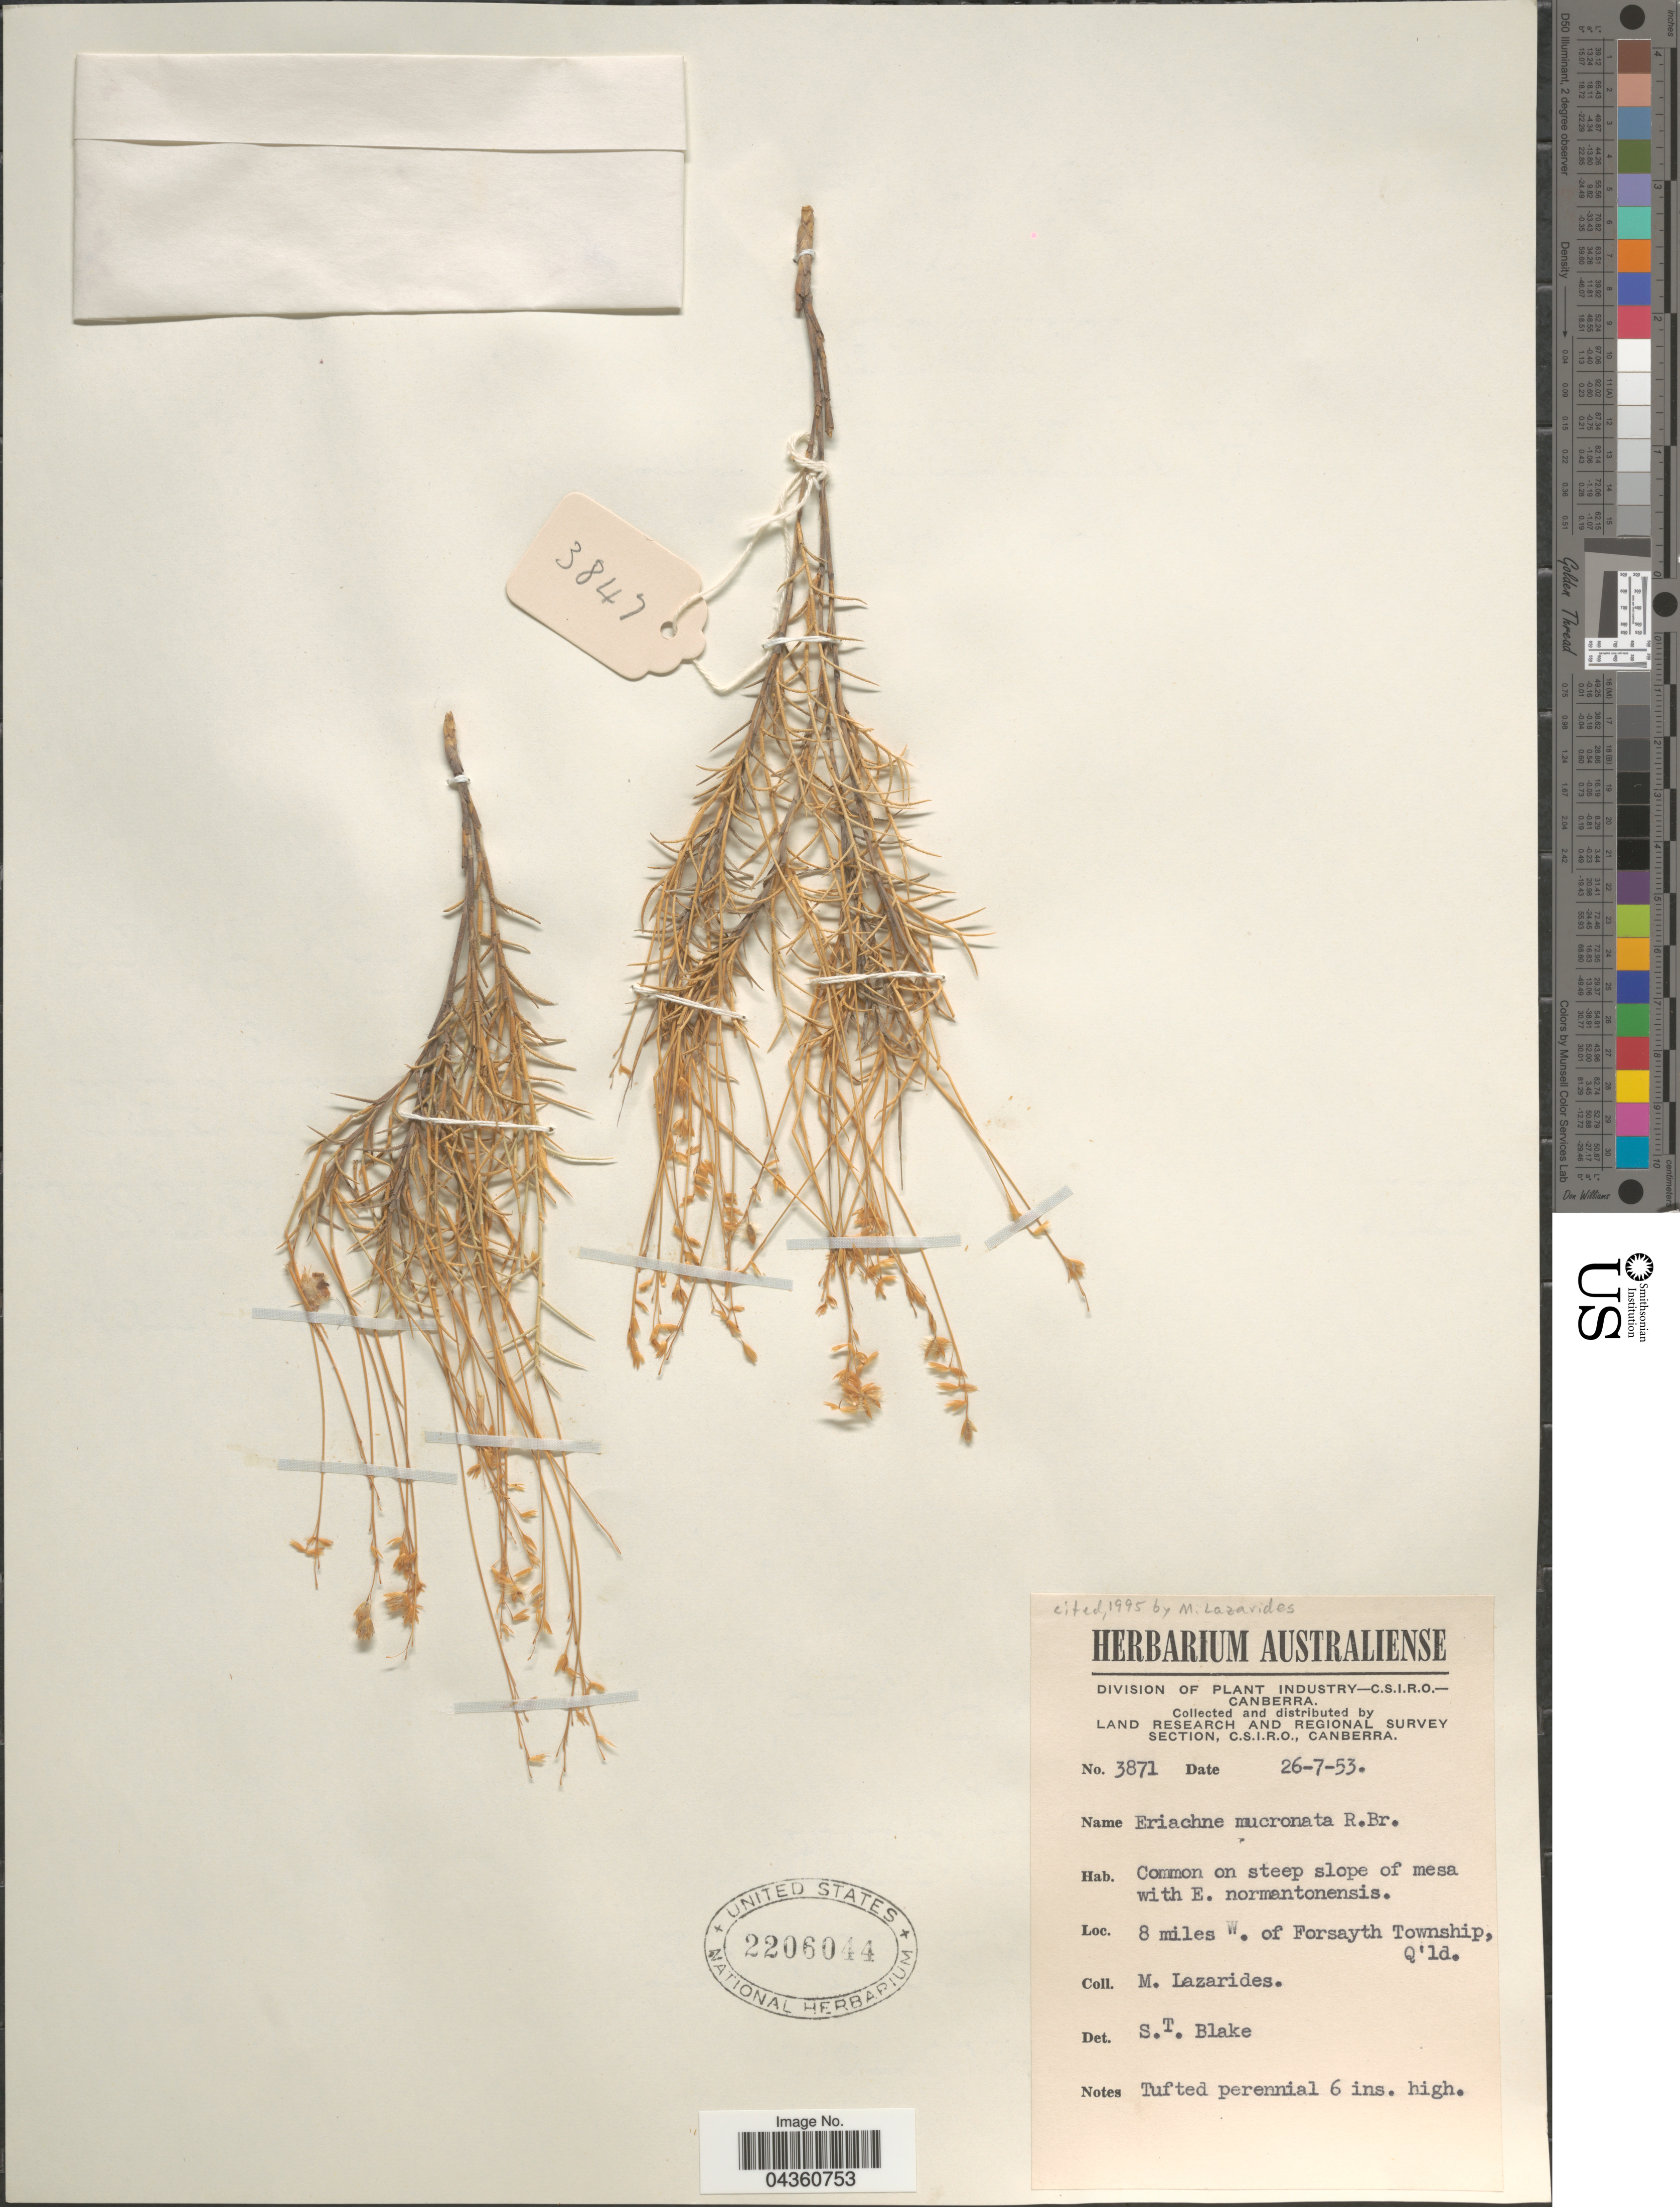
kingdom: Plantae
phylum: Tracheophyta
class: Liliopsida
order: Poales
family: Poaceae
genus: Eriachne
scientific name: Eriachne mucronata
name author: R. Br.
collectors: M. Lazarides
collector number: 3871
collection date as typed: Transcribed d/m/y: 26/7/53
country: Australia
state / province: Queensland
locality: Land Research and Regional Survey Section. Common on steep slope of mesa. 8 miles W. of Forsayth Township.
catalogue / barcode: US 2206044